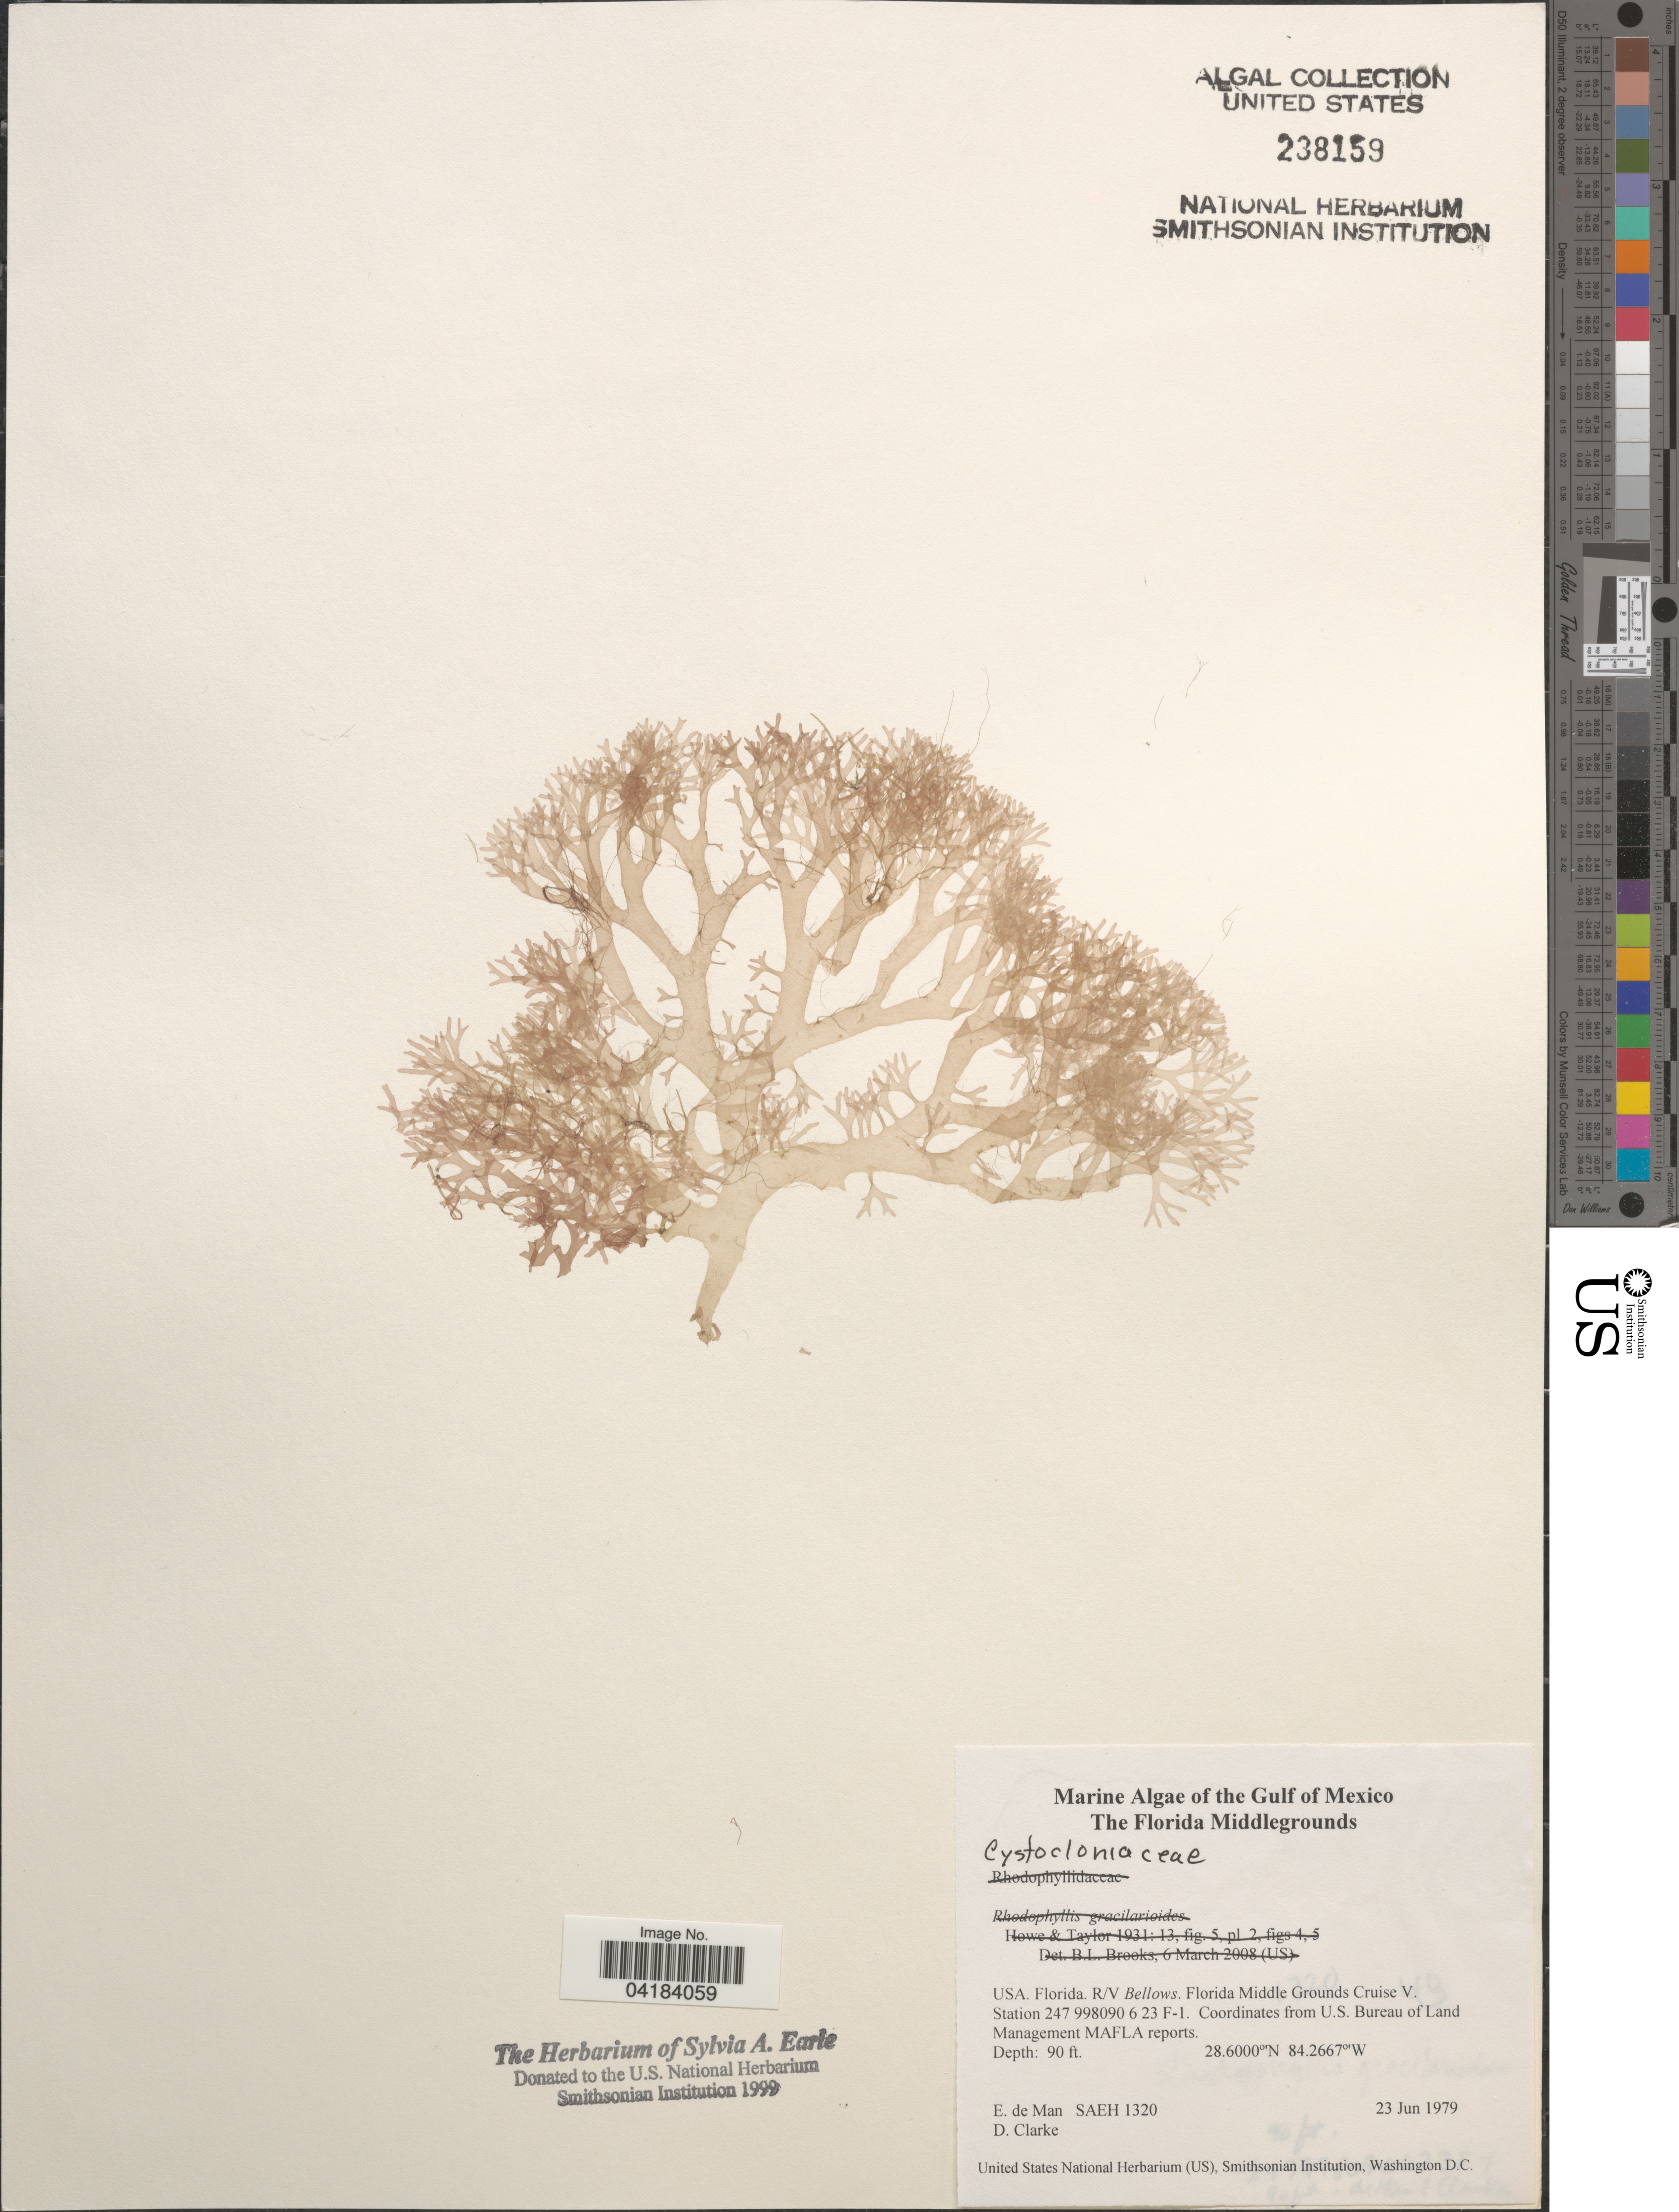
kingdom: Plantae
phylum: Rhodophyta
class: Florideophyceae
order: Gigartinales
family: Cystocloniaceae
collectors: E. de Man & D. Clarke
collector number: SAEH1320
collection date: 1979-06-23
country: United States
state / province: Florida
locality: The Gulf of Mexico. The Florida Middlegrounds. R/V Bellows. Florida Middle Grounds Cruise V. Station 247 998090 6 23 F-1.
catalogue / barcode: US 238159